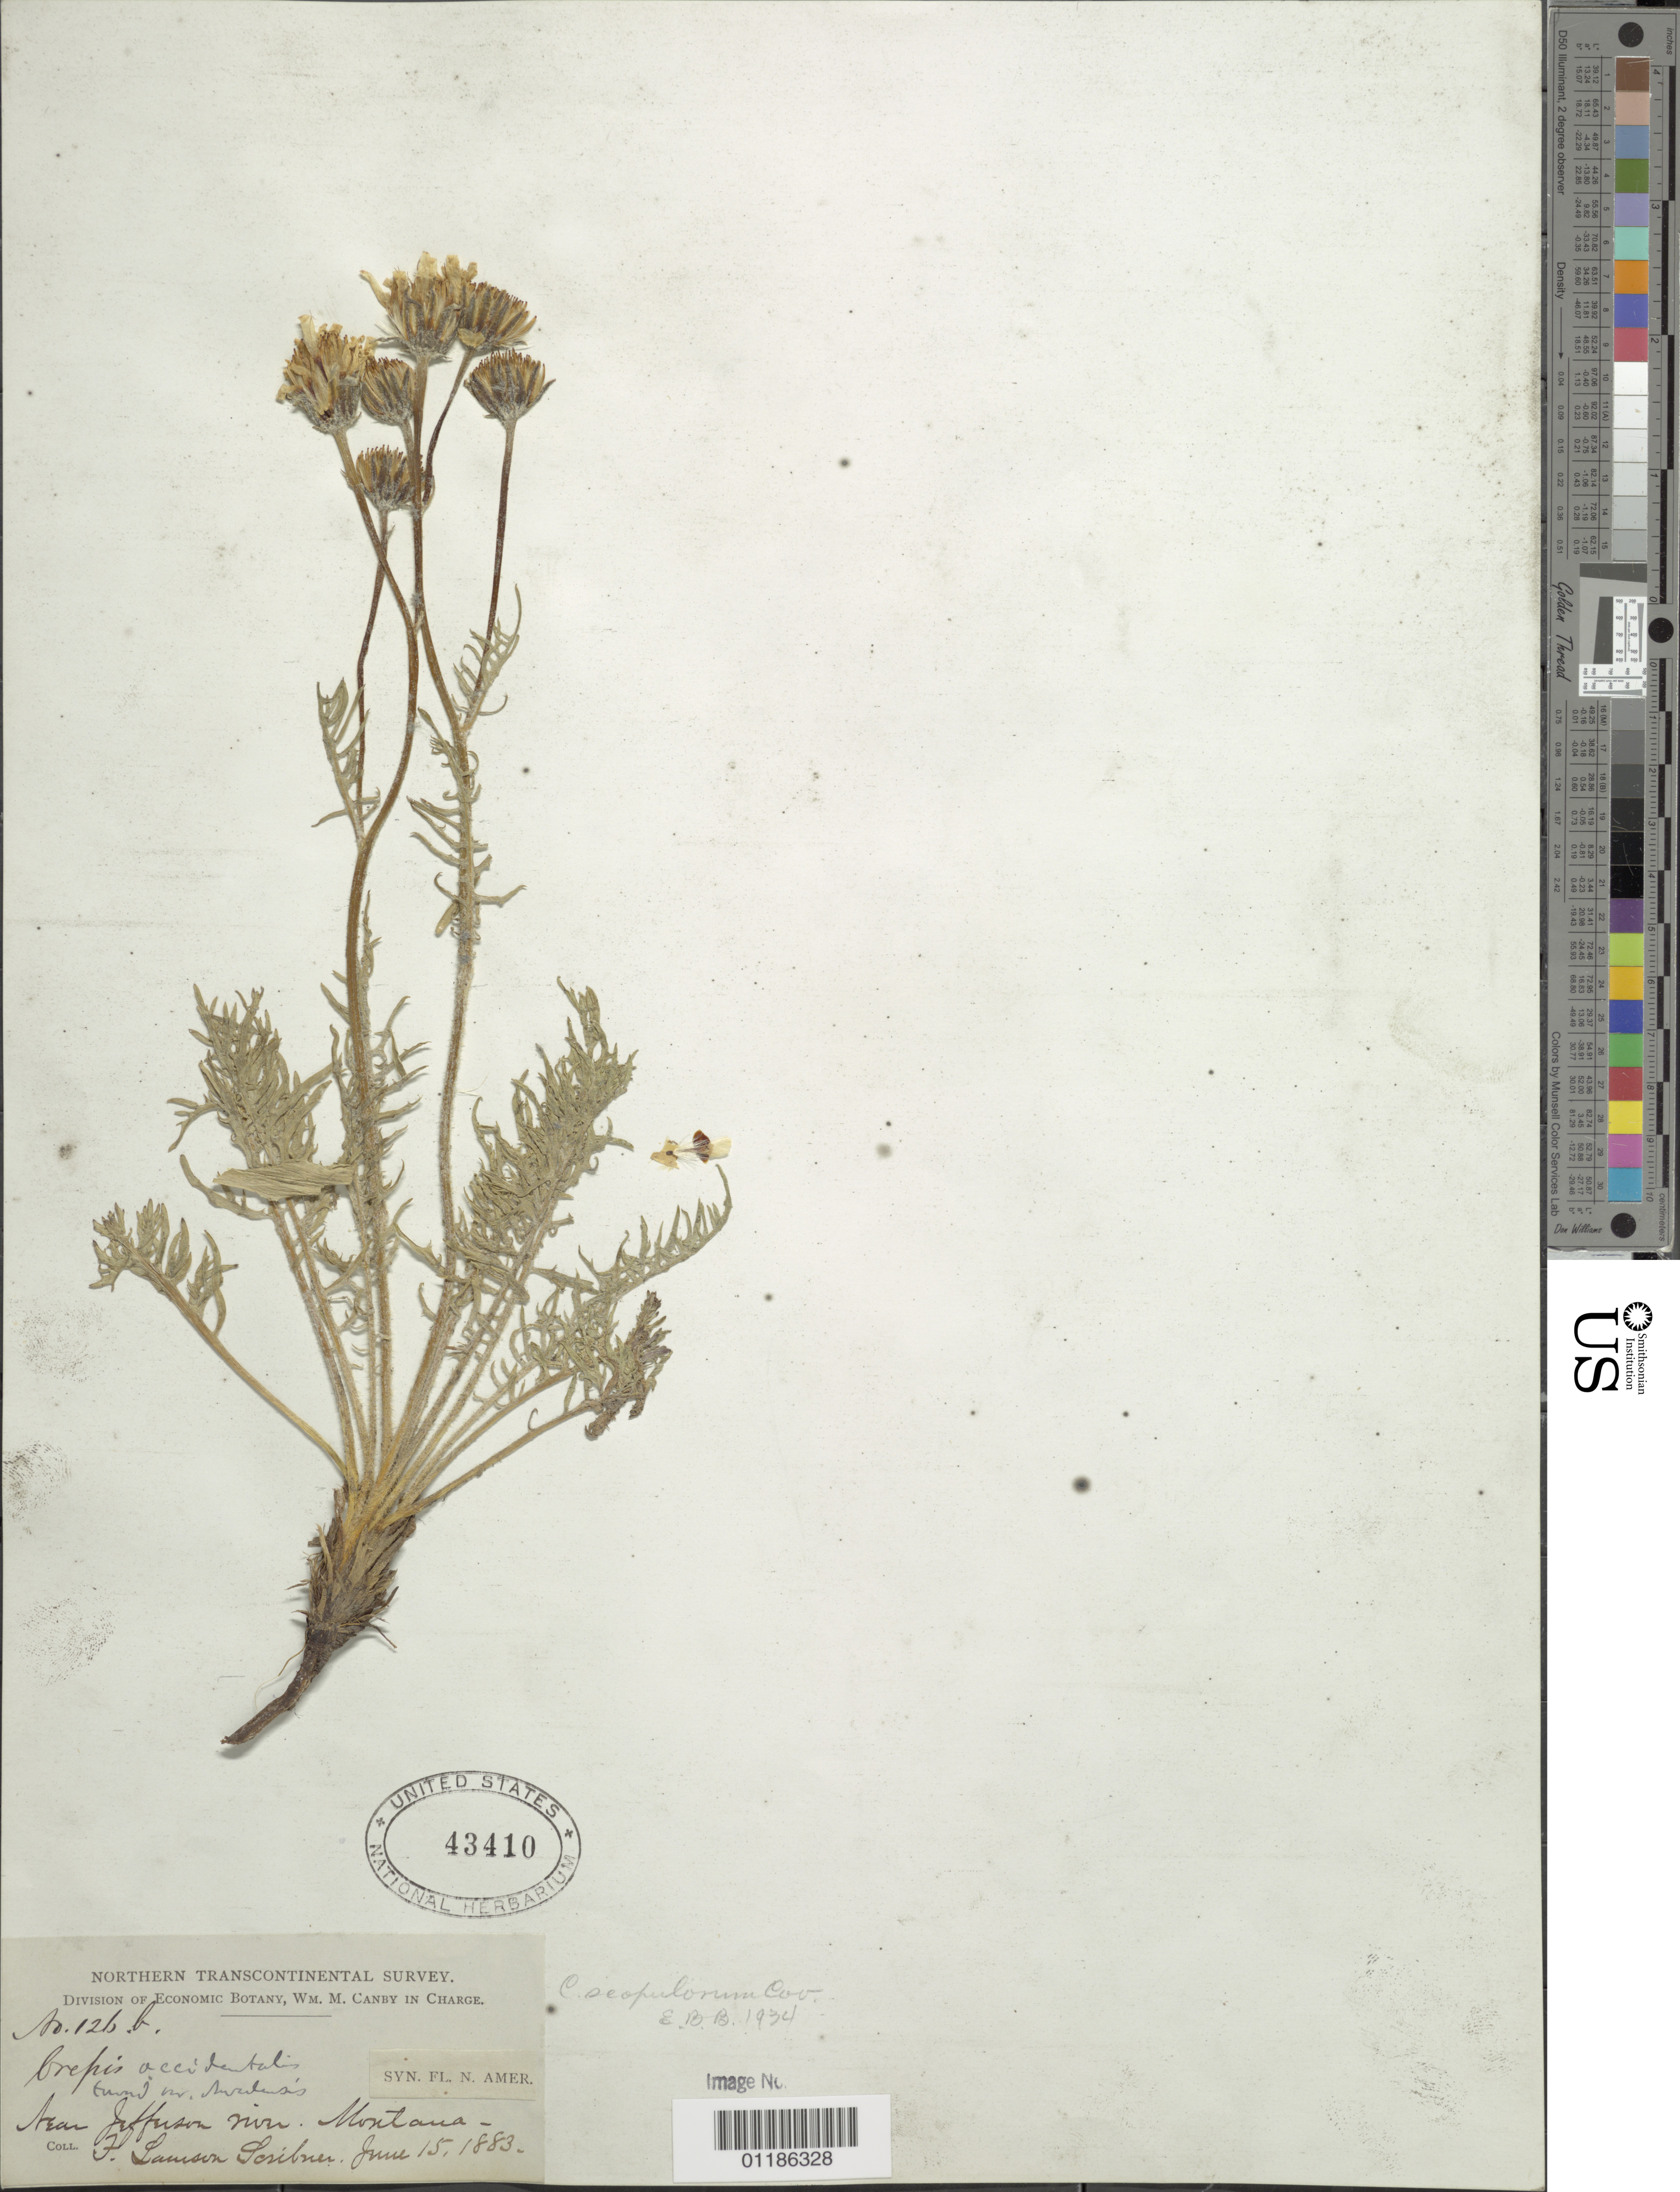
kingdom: Plantae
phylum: Tracheophyta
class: Magnoliopsida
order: Asterales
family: Asteraceae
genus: Crepis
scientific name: Crepis modocensis subsp. modocensis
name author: Greene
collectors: F. L. Scribner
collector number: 126 b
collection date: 1883-06-15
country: United States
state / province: Montana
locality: Near Jefferson.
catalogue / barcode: US 43410